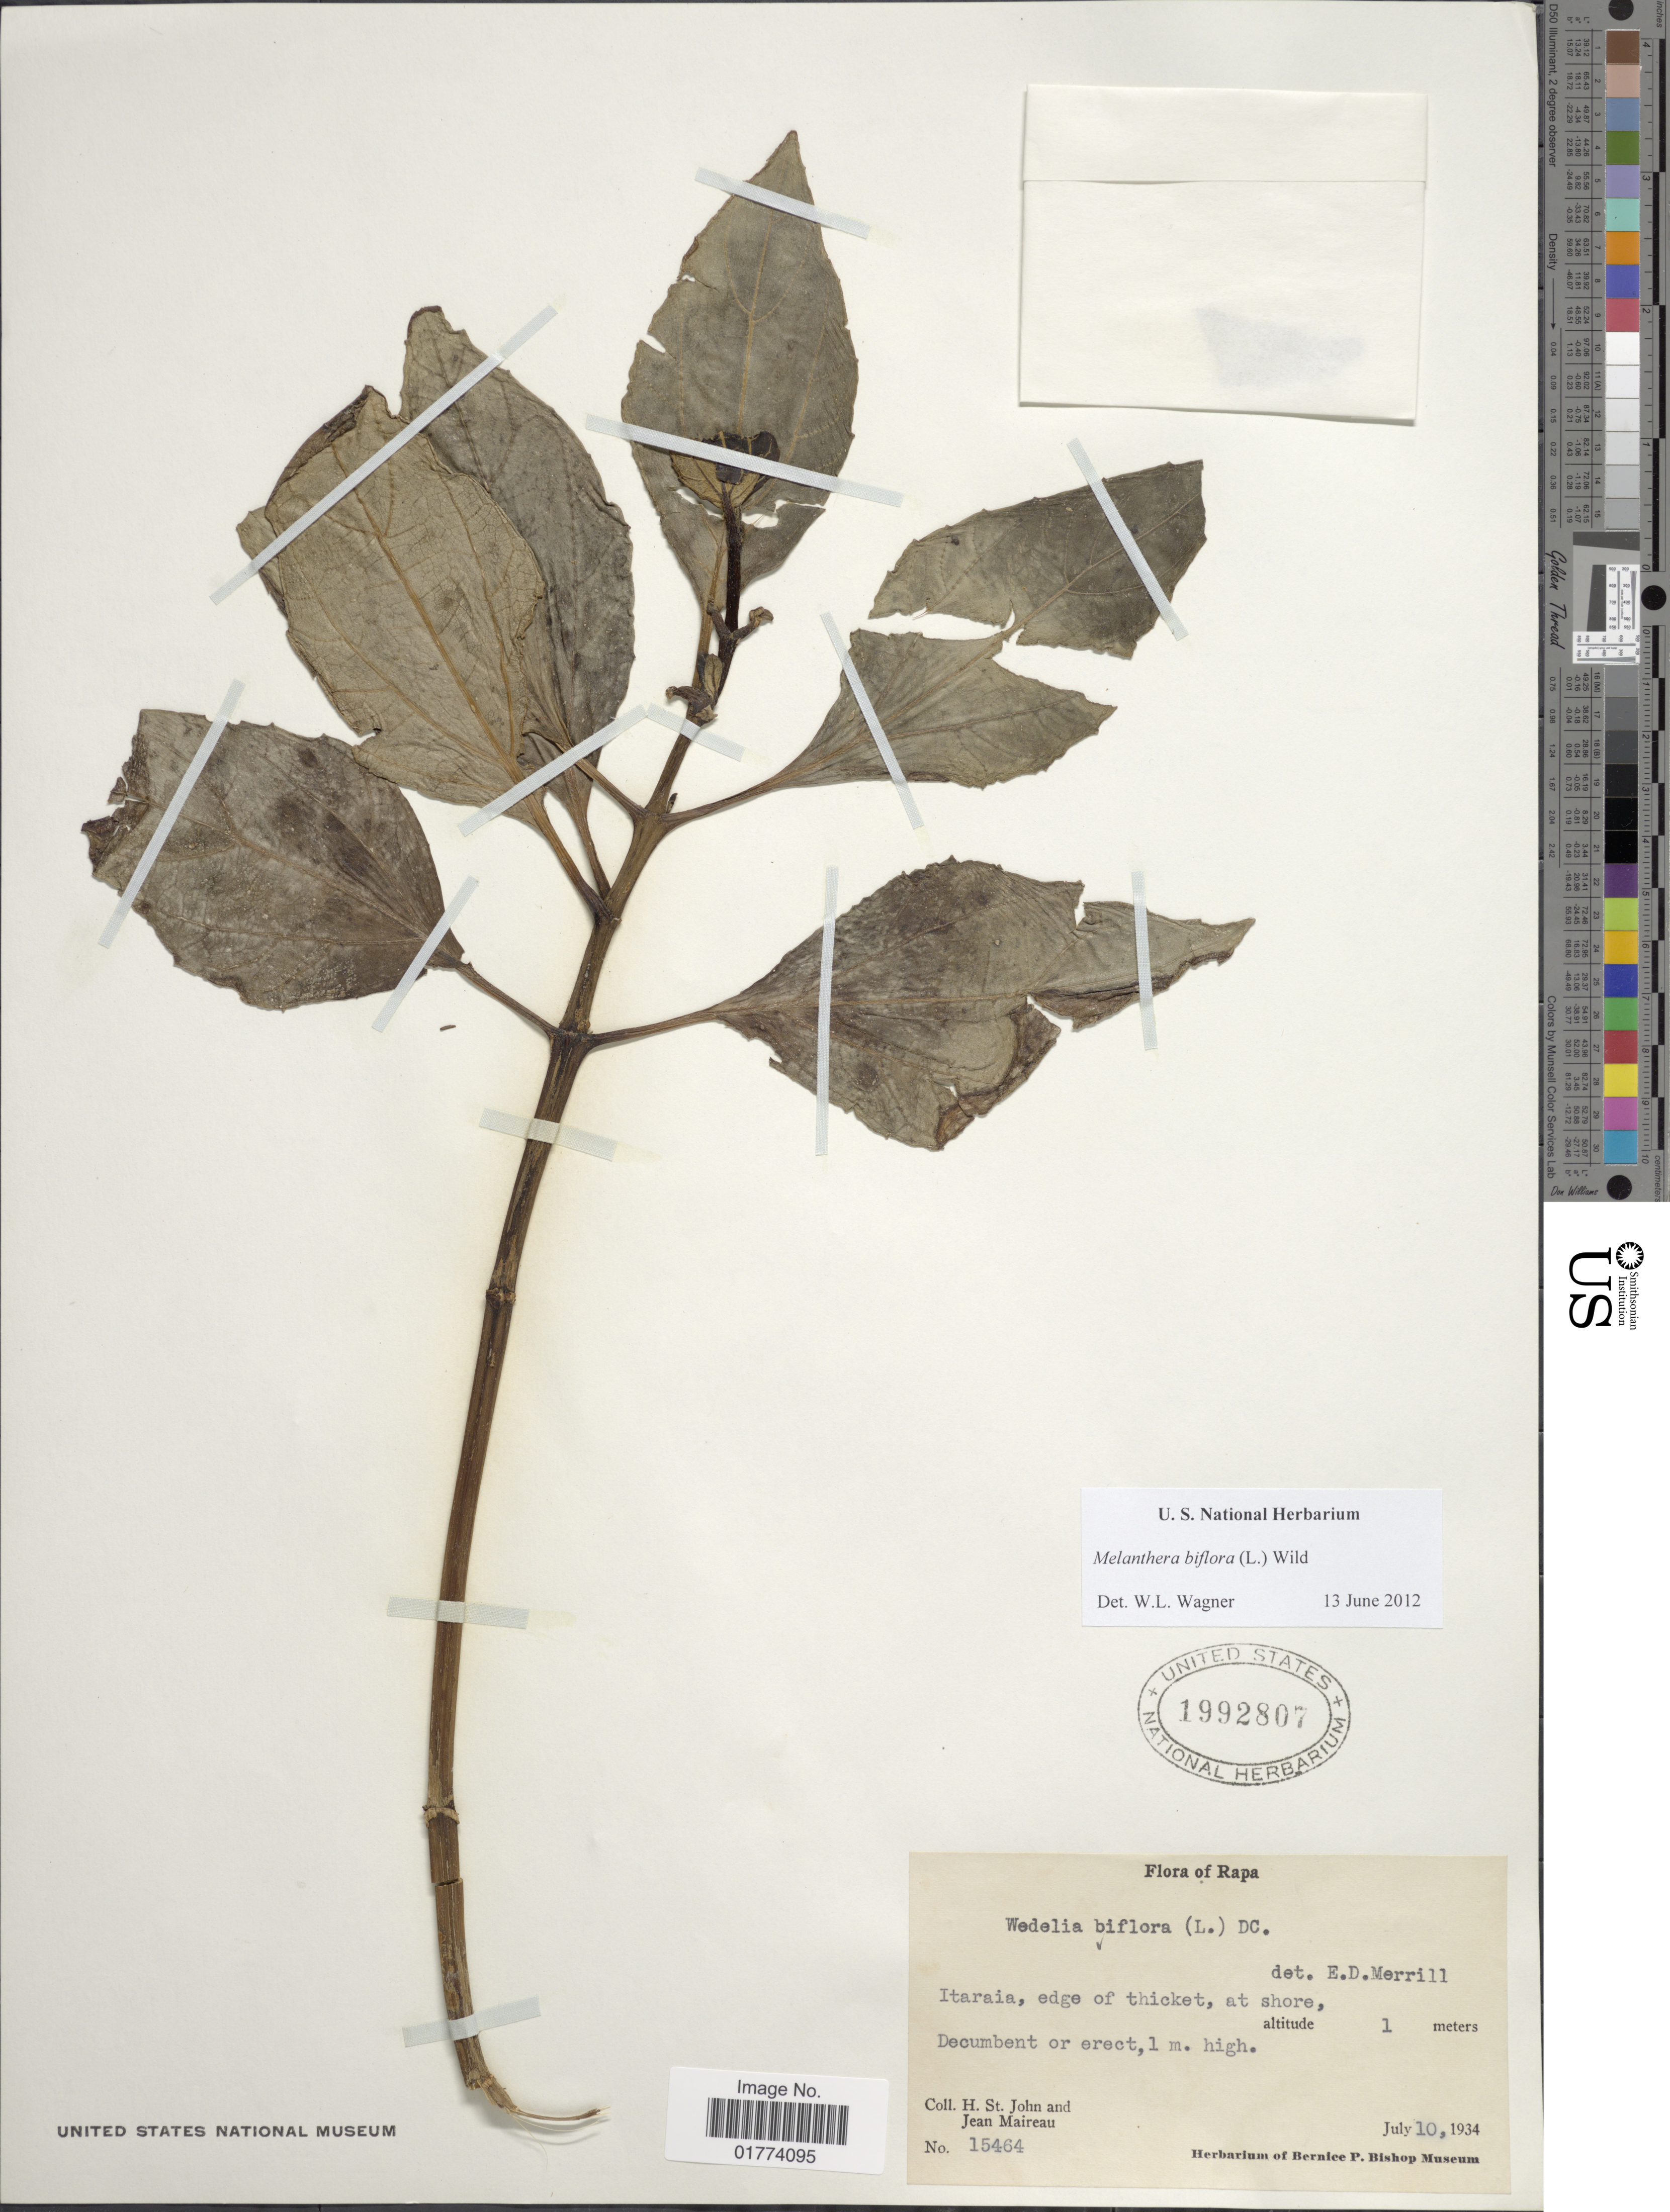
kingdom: Plantae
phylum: Tracheophyta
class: Magnoliopsida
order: Asterales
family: Asteraceae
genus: Wollastonia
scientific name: Wollastonia biflora var. biflora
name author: (L.) DC.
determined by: Wagner, W. L., (BOT), Smithsonian Institution - National Museum of Natural History (UNITED STATES)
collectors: H. St. John & J. Maireau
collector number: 15464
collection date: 1934-07-10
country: French Polynesia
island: Rapa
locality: Rapa, Itaraia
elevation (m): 1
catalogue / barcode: US 1992807